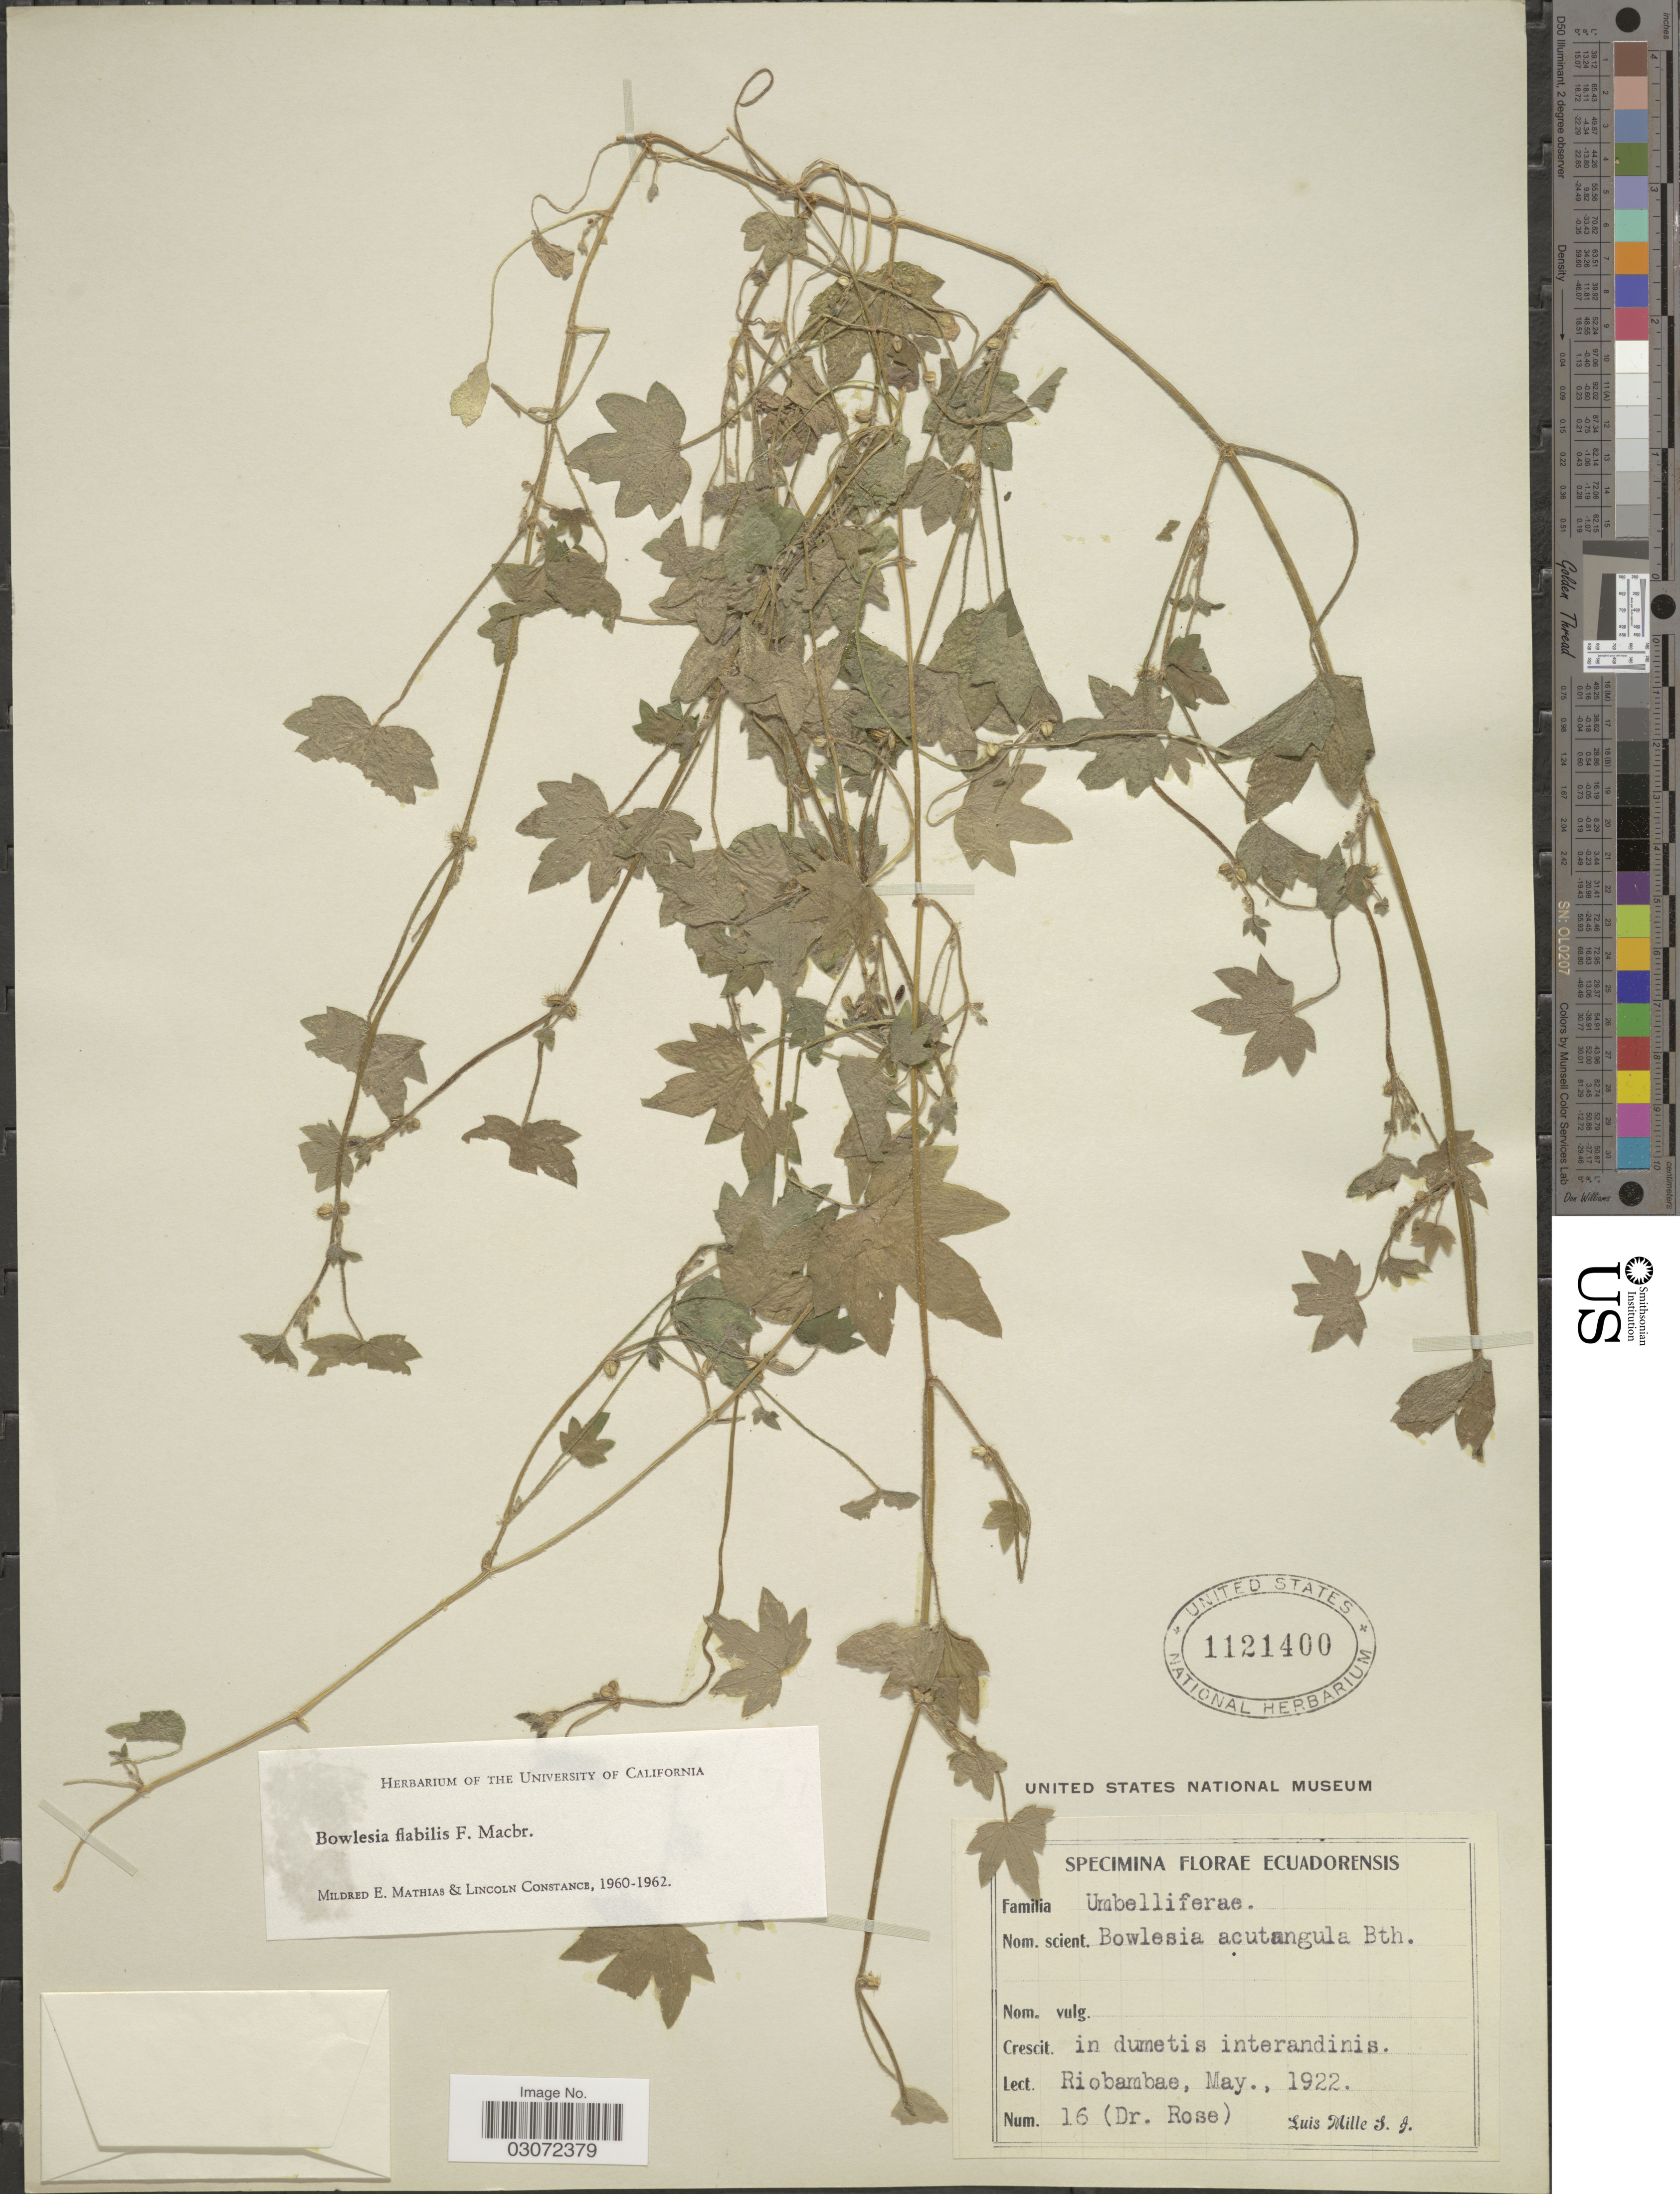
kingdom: Plantae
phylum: Tracheophyta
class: Magnoliopsida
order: Apiales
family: Apiaceae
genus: Bowlesia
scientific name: Bowlesia flabilis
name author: J.F. Macbr.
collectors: -- Rose & L. Mille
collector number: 16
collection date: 1922-05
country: Ecuador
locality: Riobambae.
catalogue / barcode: US 1121400